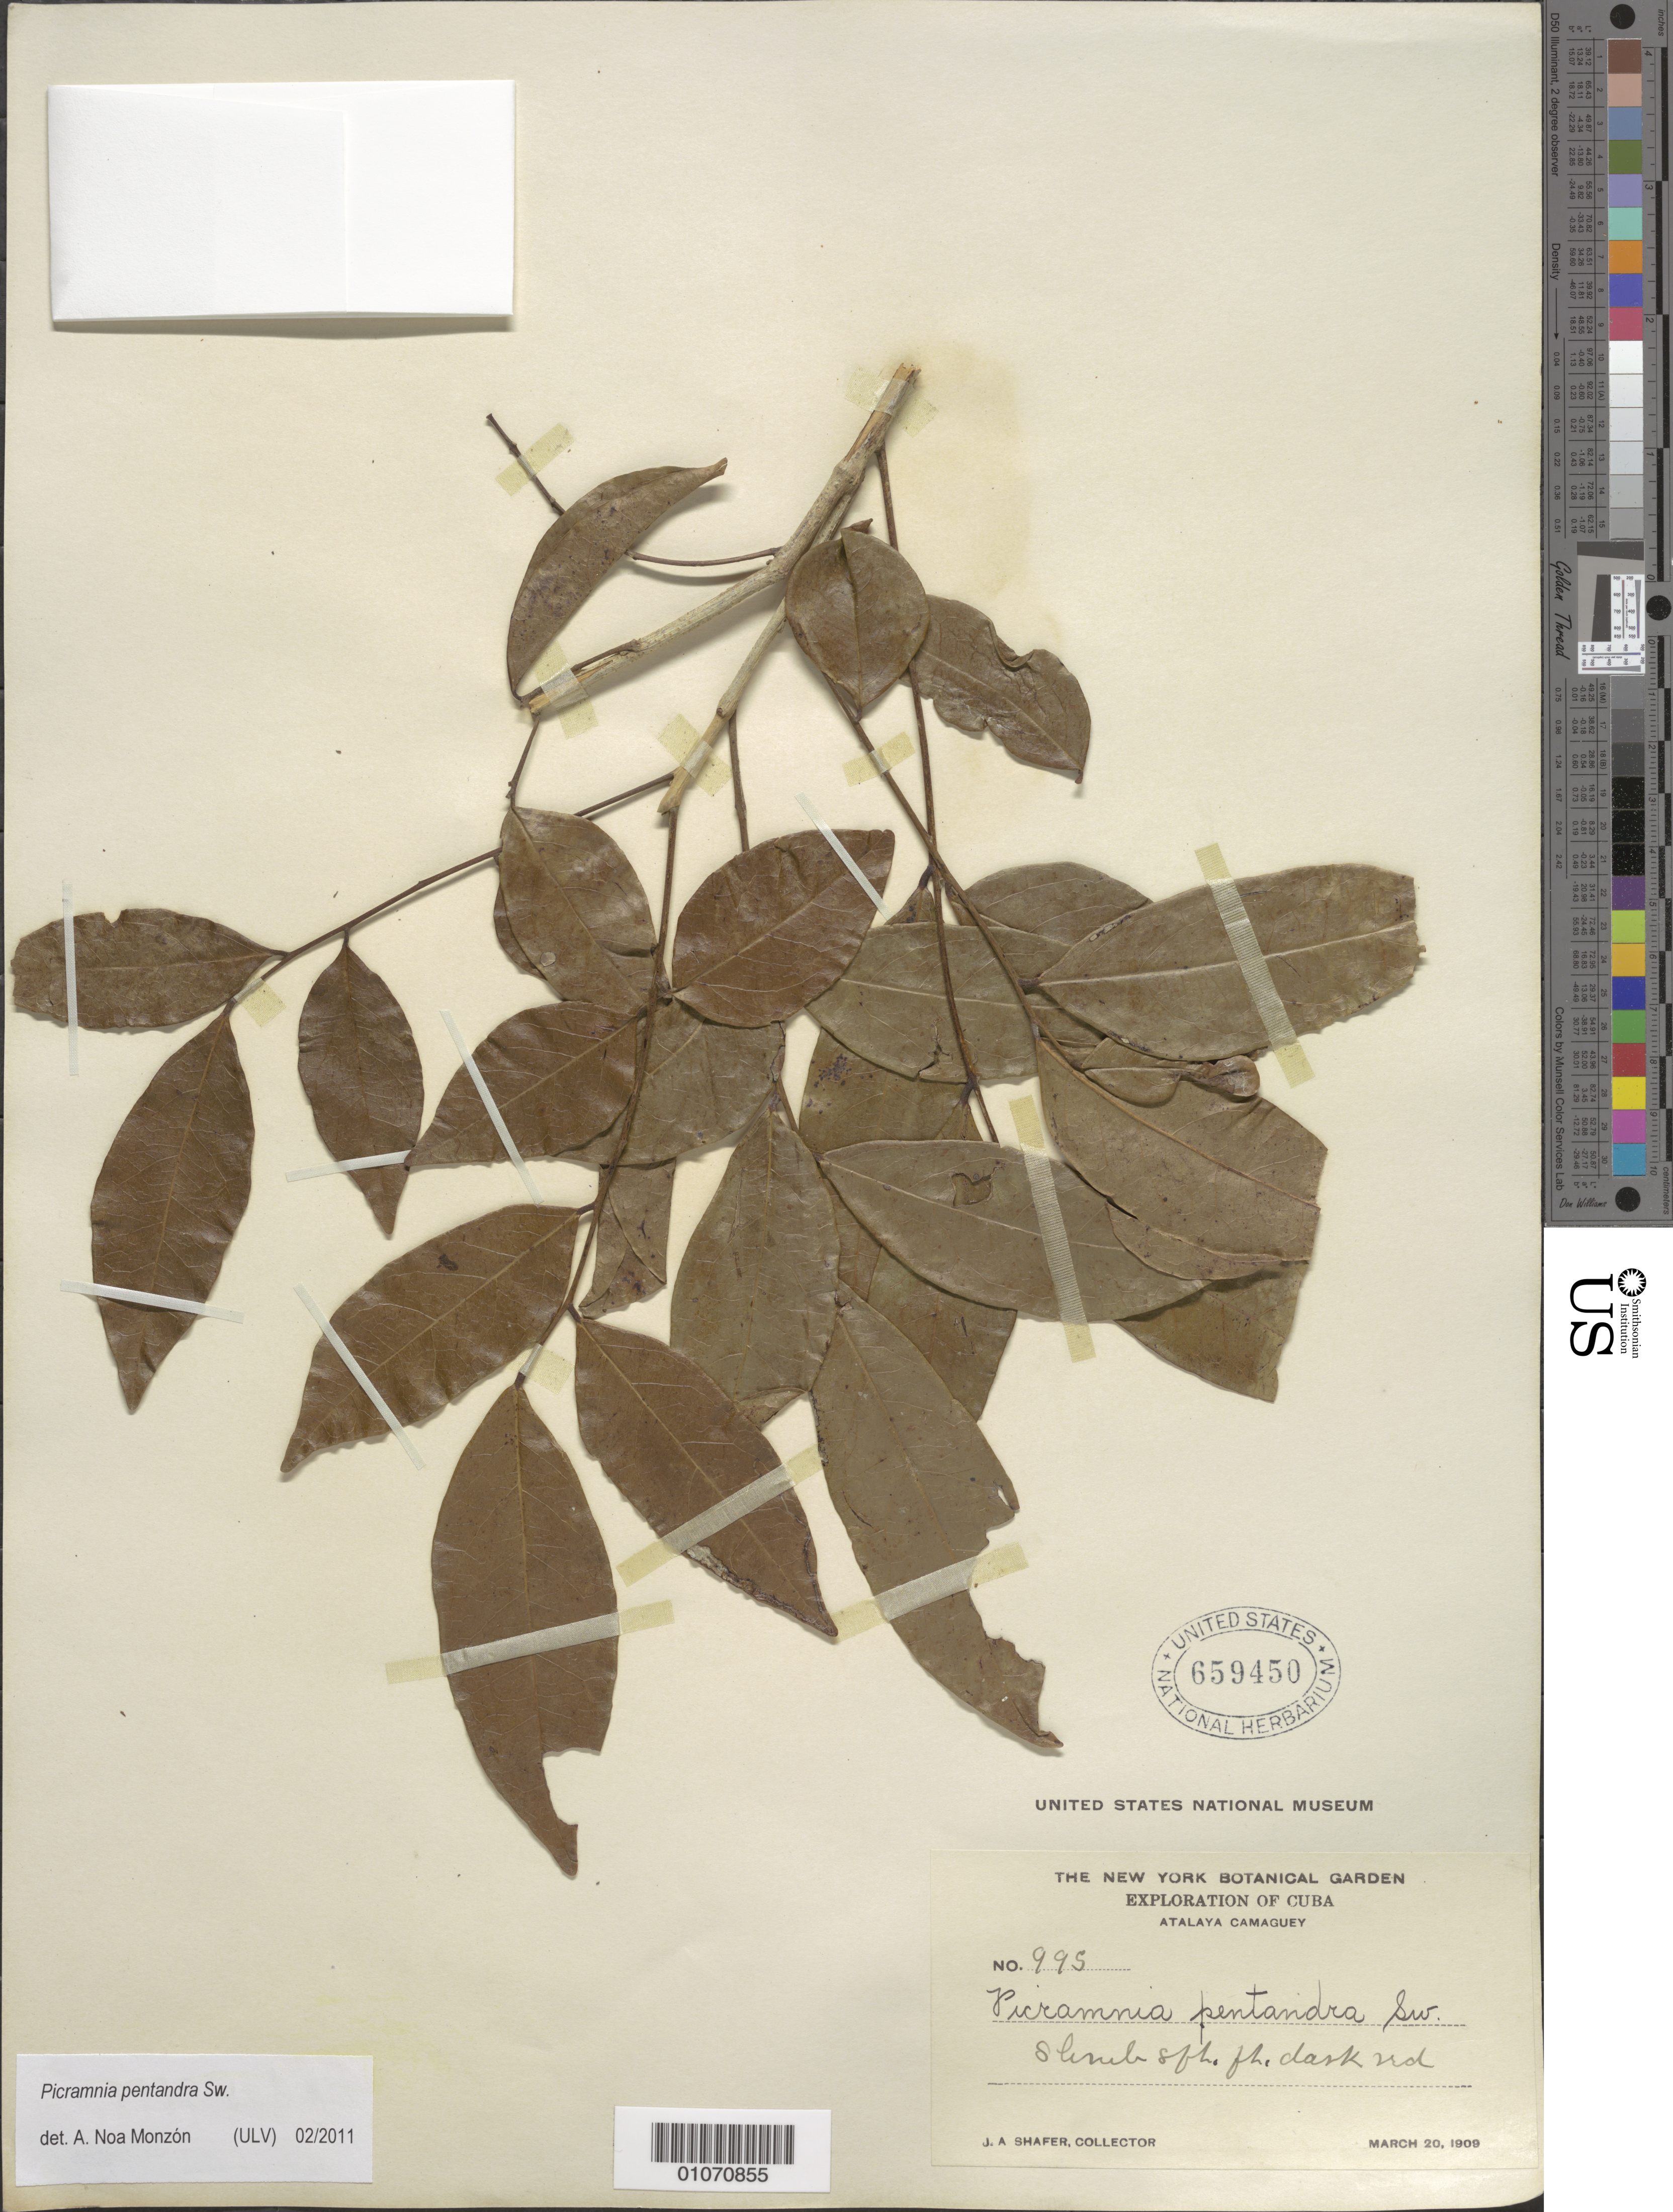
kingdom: Plantae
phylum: Tracheophyta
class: Magnoliopsida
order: Picramniales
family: Picramniaceae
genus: Picramnia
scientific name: Picramnia pentandra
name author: Sw.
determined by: Noa Monzón, A.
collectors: J. A. Shafer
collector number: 995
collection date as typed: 20 Mar 1909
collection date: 1909-03-20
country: Cuba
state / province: Camagüey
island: Cuba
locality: Atalaya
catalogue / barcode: US 659450